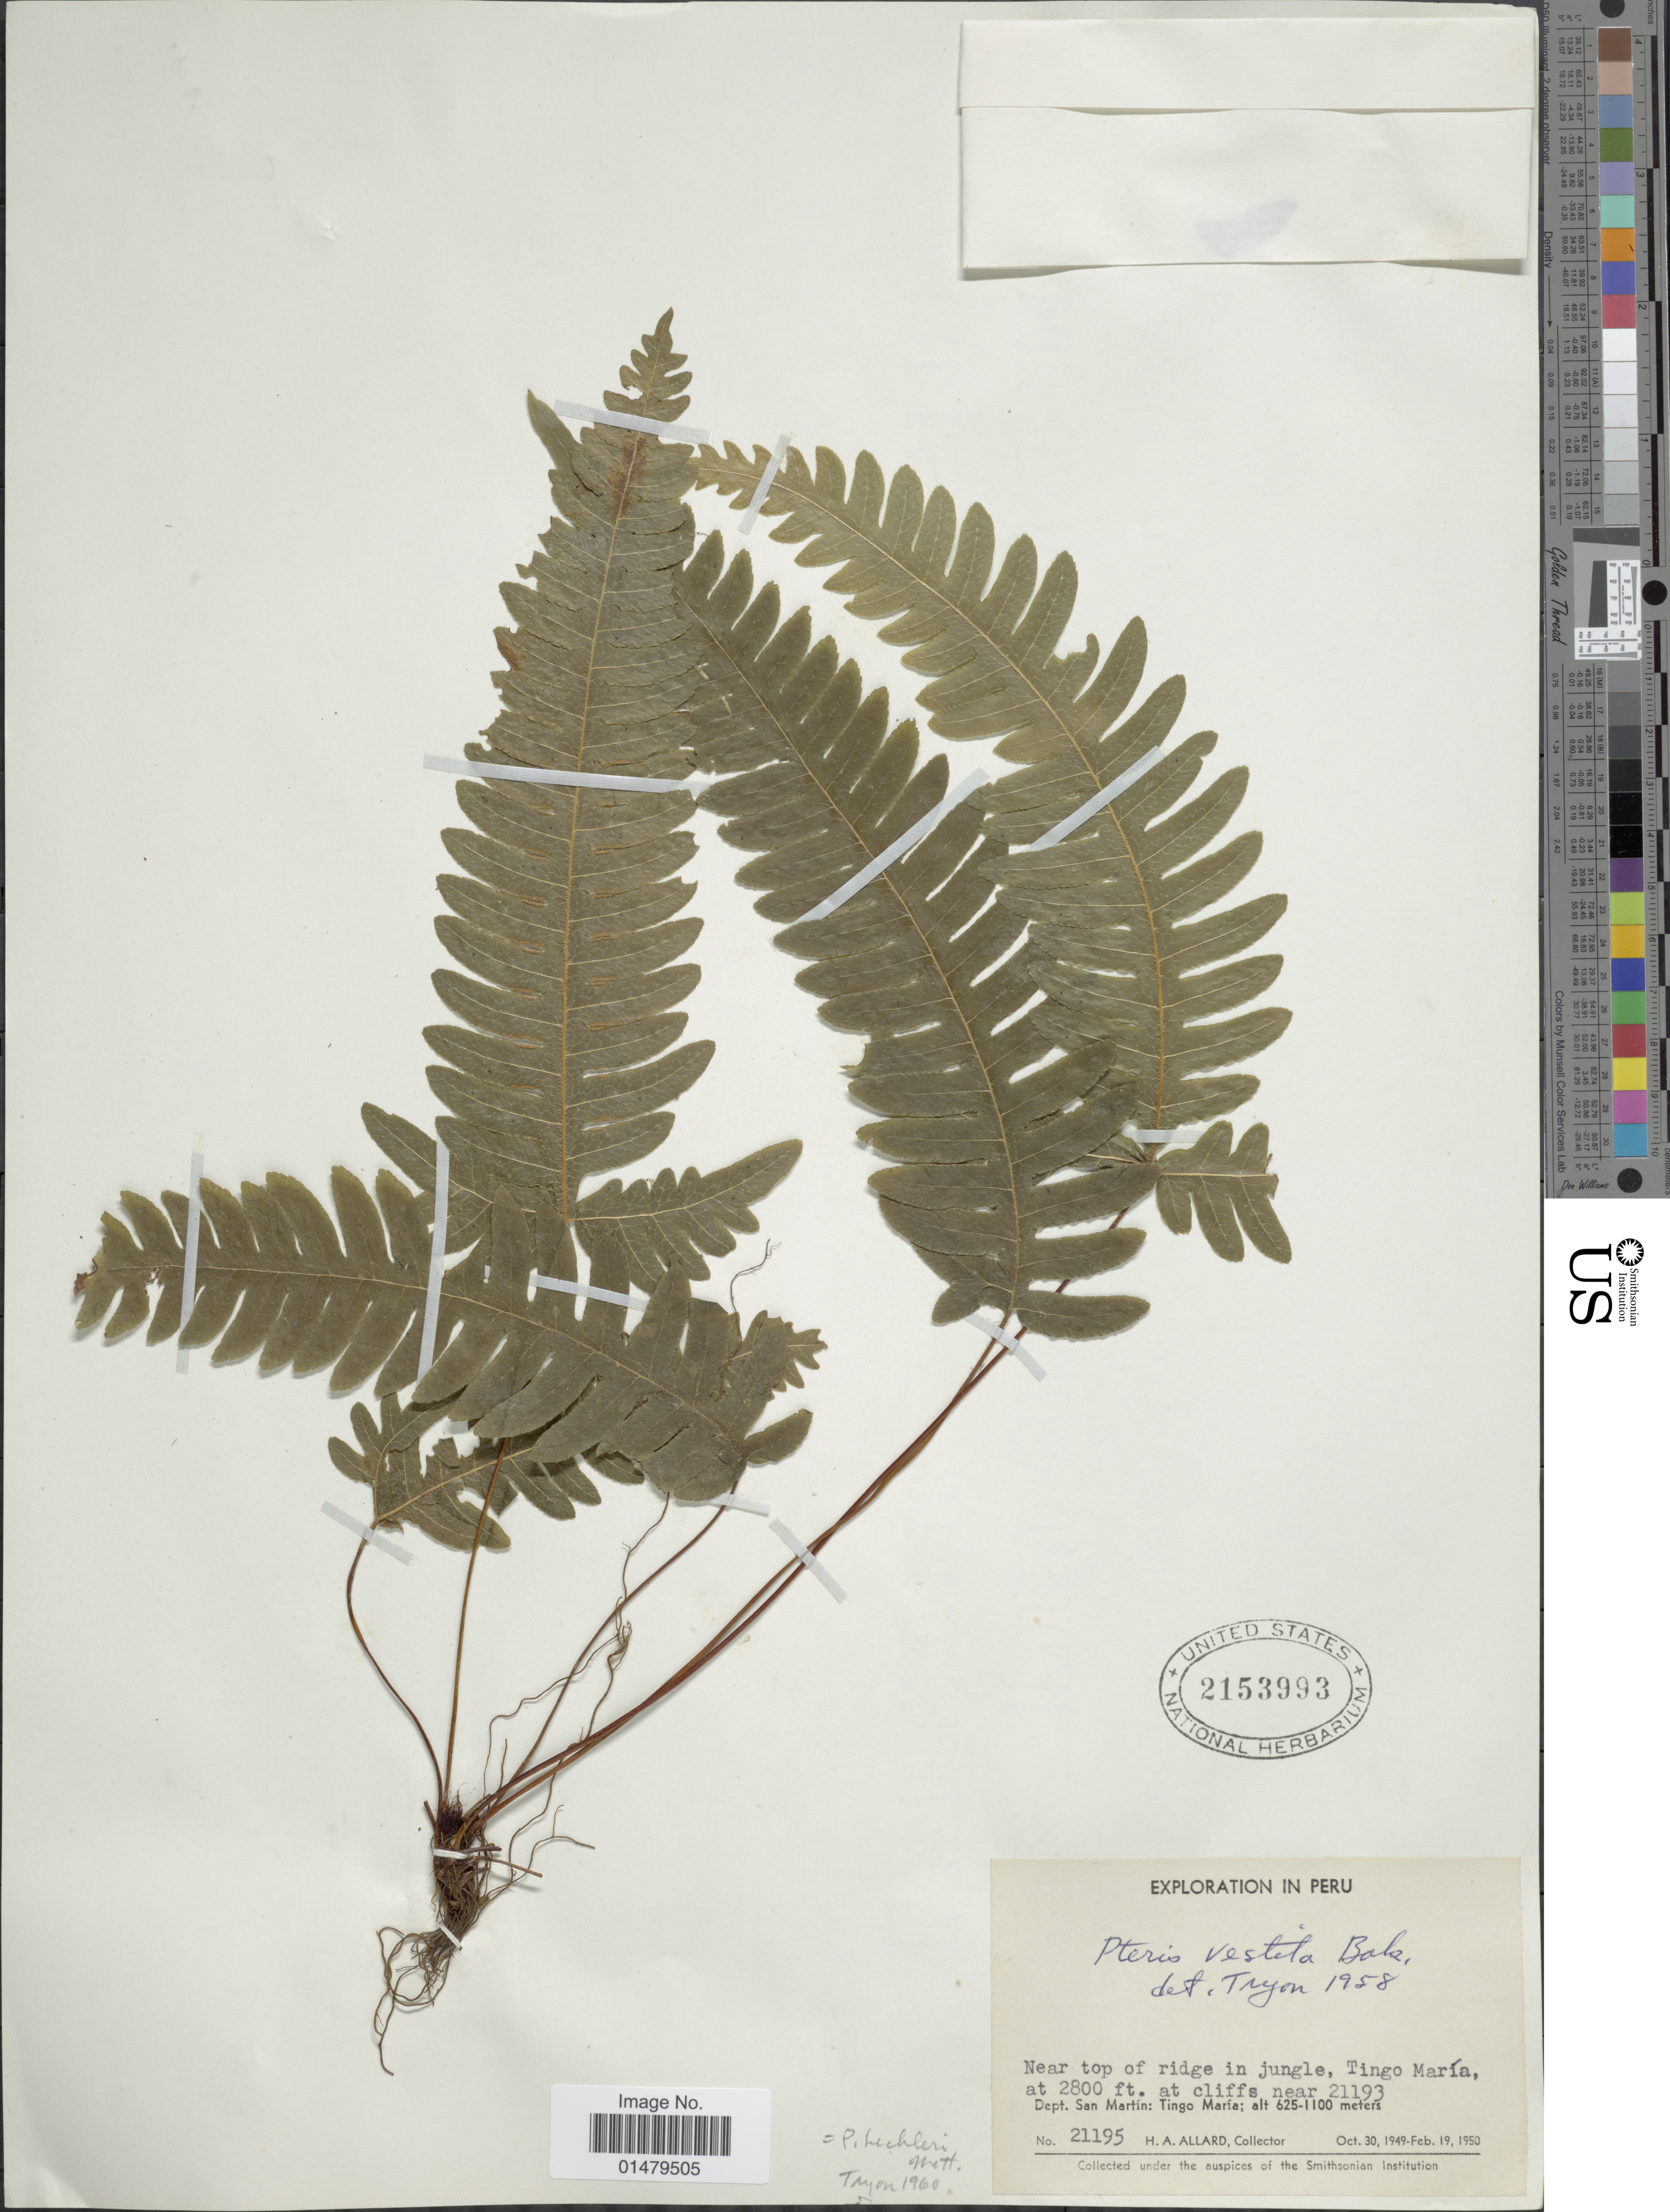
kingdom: Plantae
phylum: Tracheophyta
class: Polypodiopsida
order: Polypodiales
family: Pteridaceae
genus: Pteris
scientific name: Pteris lechleri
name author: Mett.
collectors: H. A. Allard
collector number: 21195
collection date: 1949-10-30/1950-02-19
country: Peru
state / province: San Martín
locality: Near top of ridge in jungle, Tingo Maria. At cliffs near 21193. Dept. San Martin: Tingo Maria.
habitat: near top of ridge in jungle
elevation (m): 853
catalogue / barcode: US 2153993